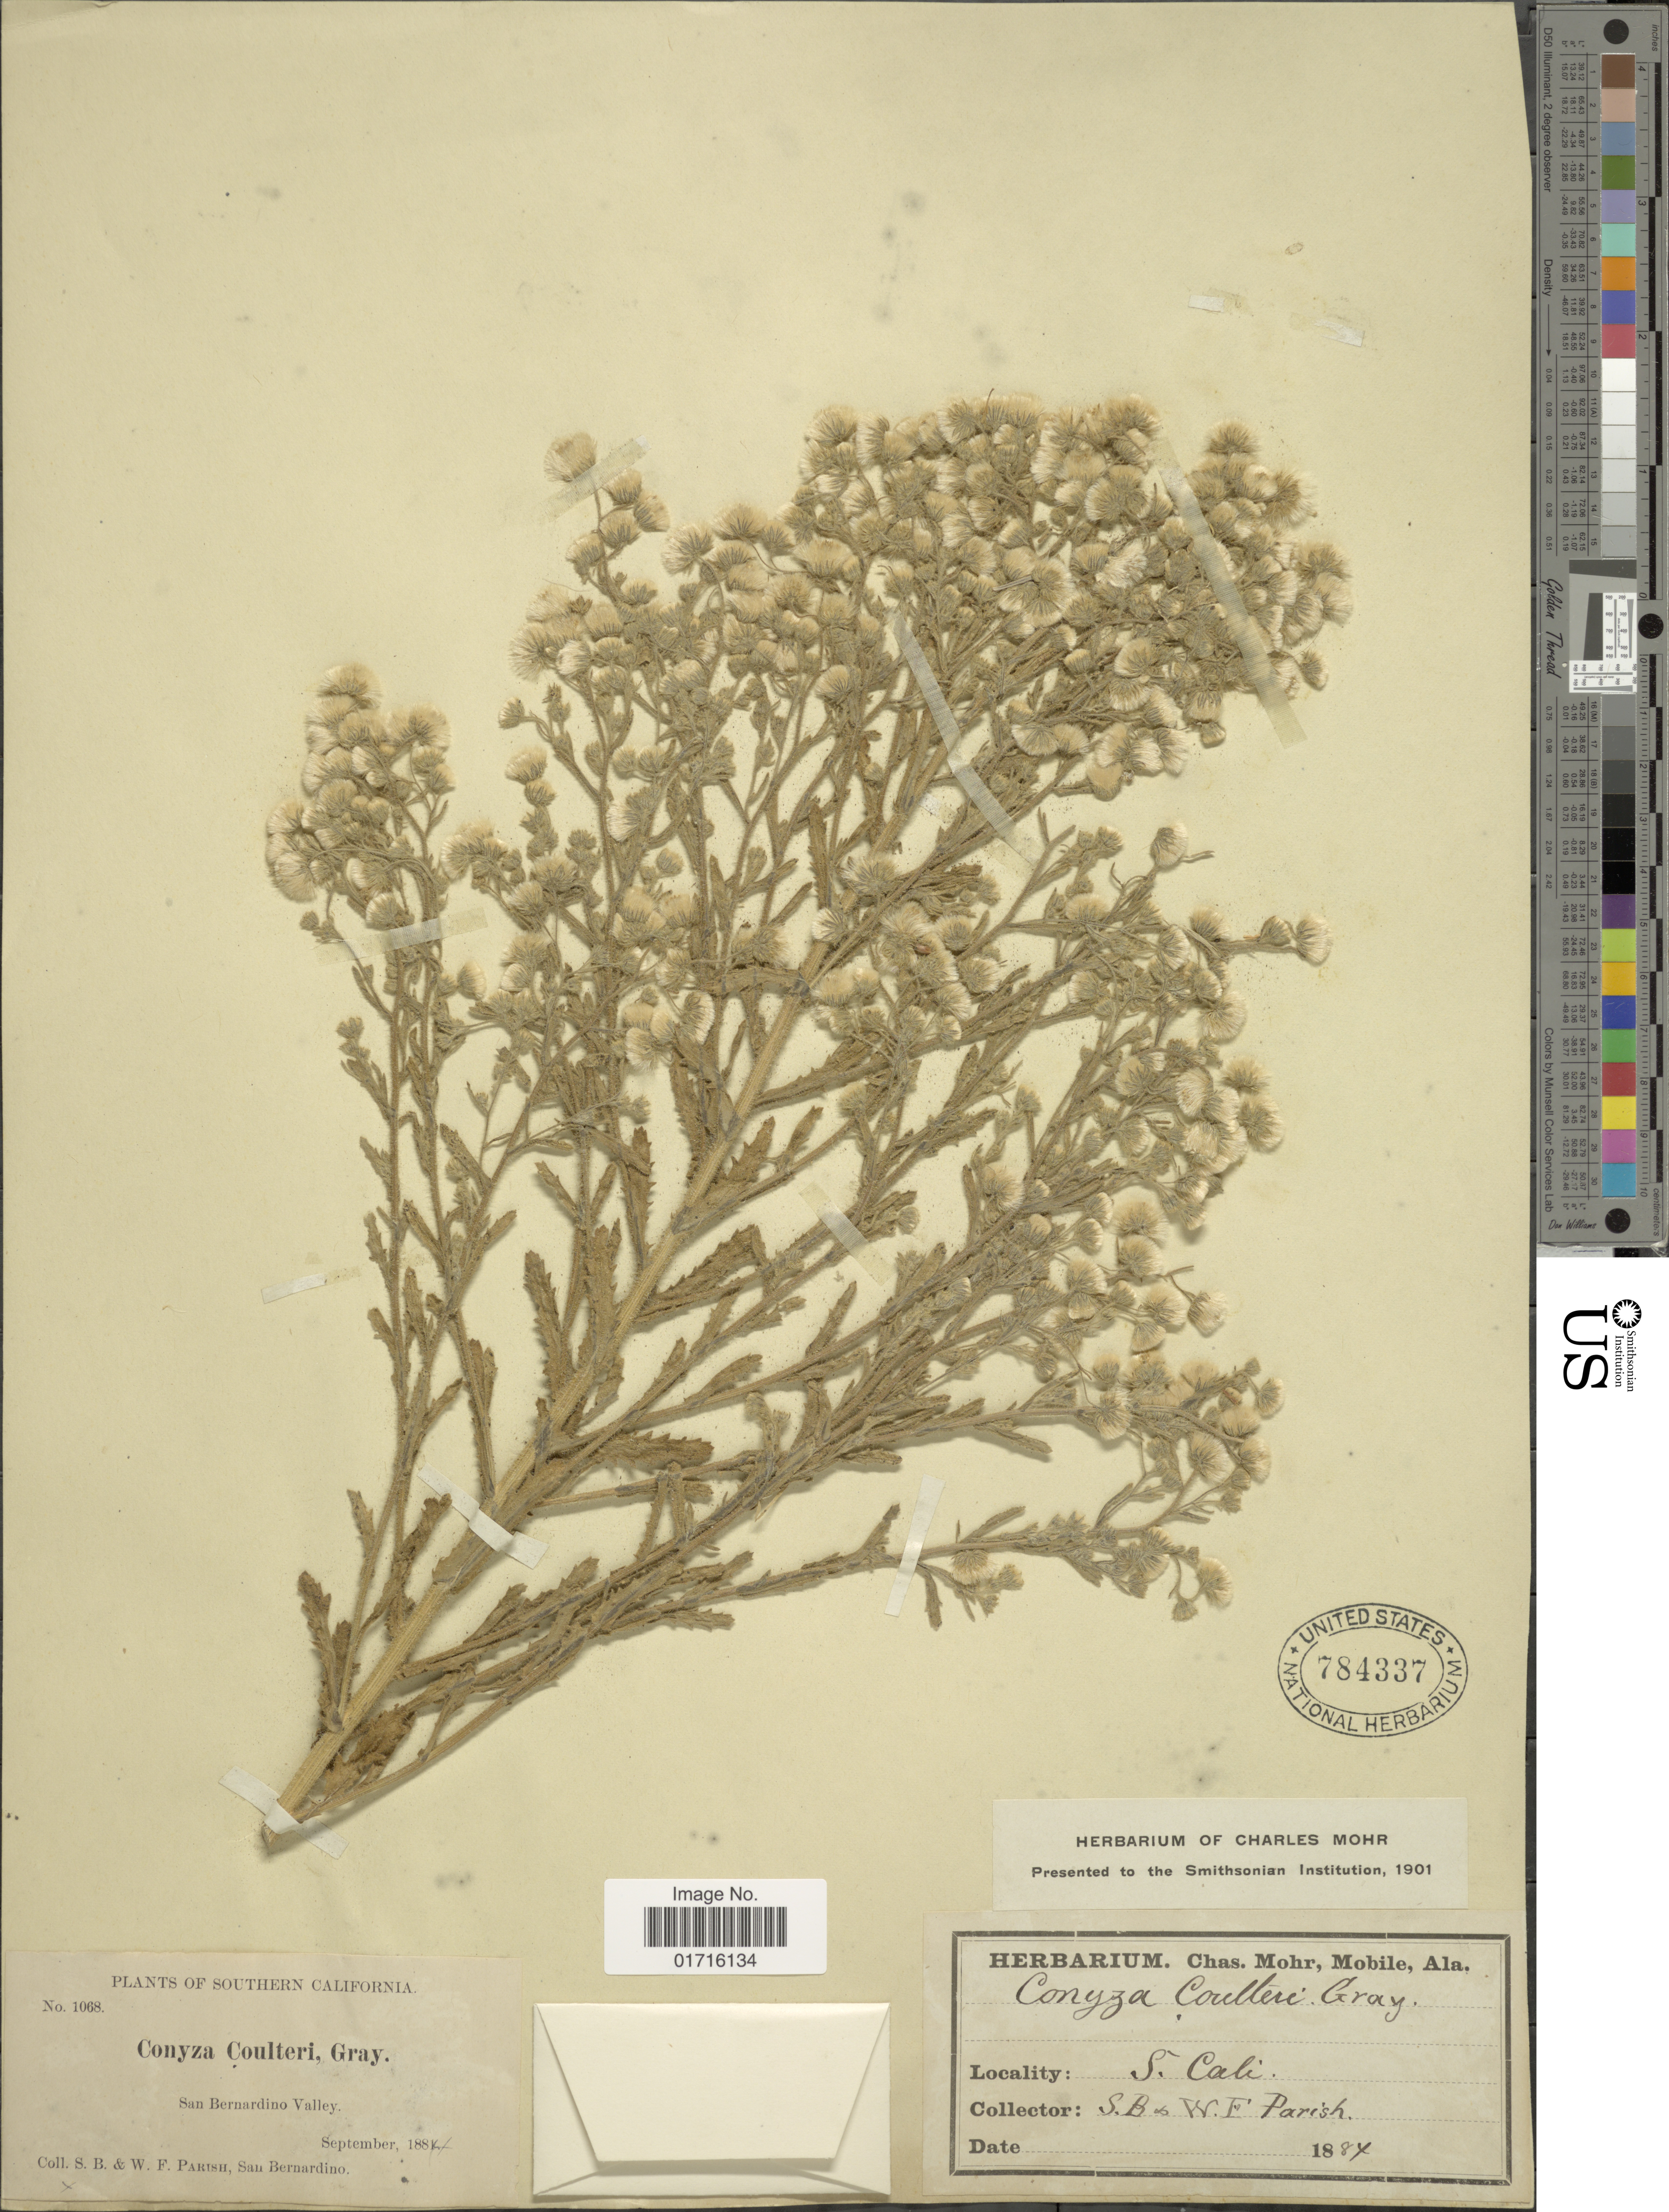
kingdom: Plantae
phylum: Tracheophyta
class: Magnoliopsida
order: Asterales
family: Asteraceae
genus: Conyza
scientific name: Conyza coulteri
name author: A. Gray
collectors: S. B. Parish & W. F. Parish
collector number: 1068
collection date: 1884-09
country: United States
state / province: California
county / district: San Bernardino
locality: Southern California, San Bernardino Valley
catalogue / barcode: US 784337